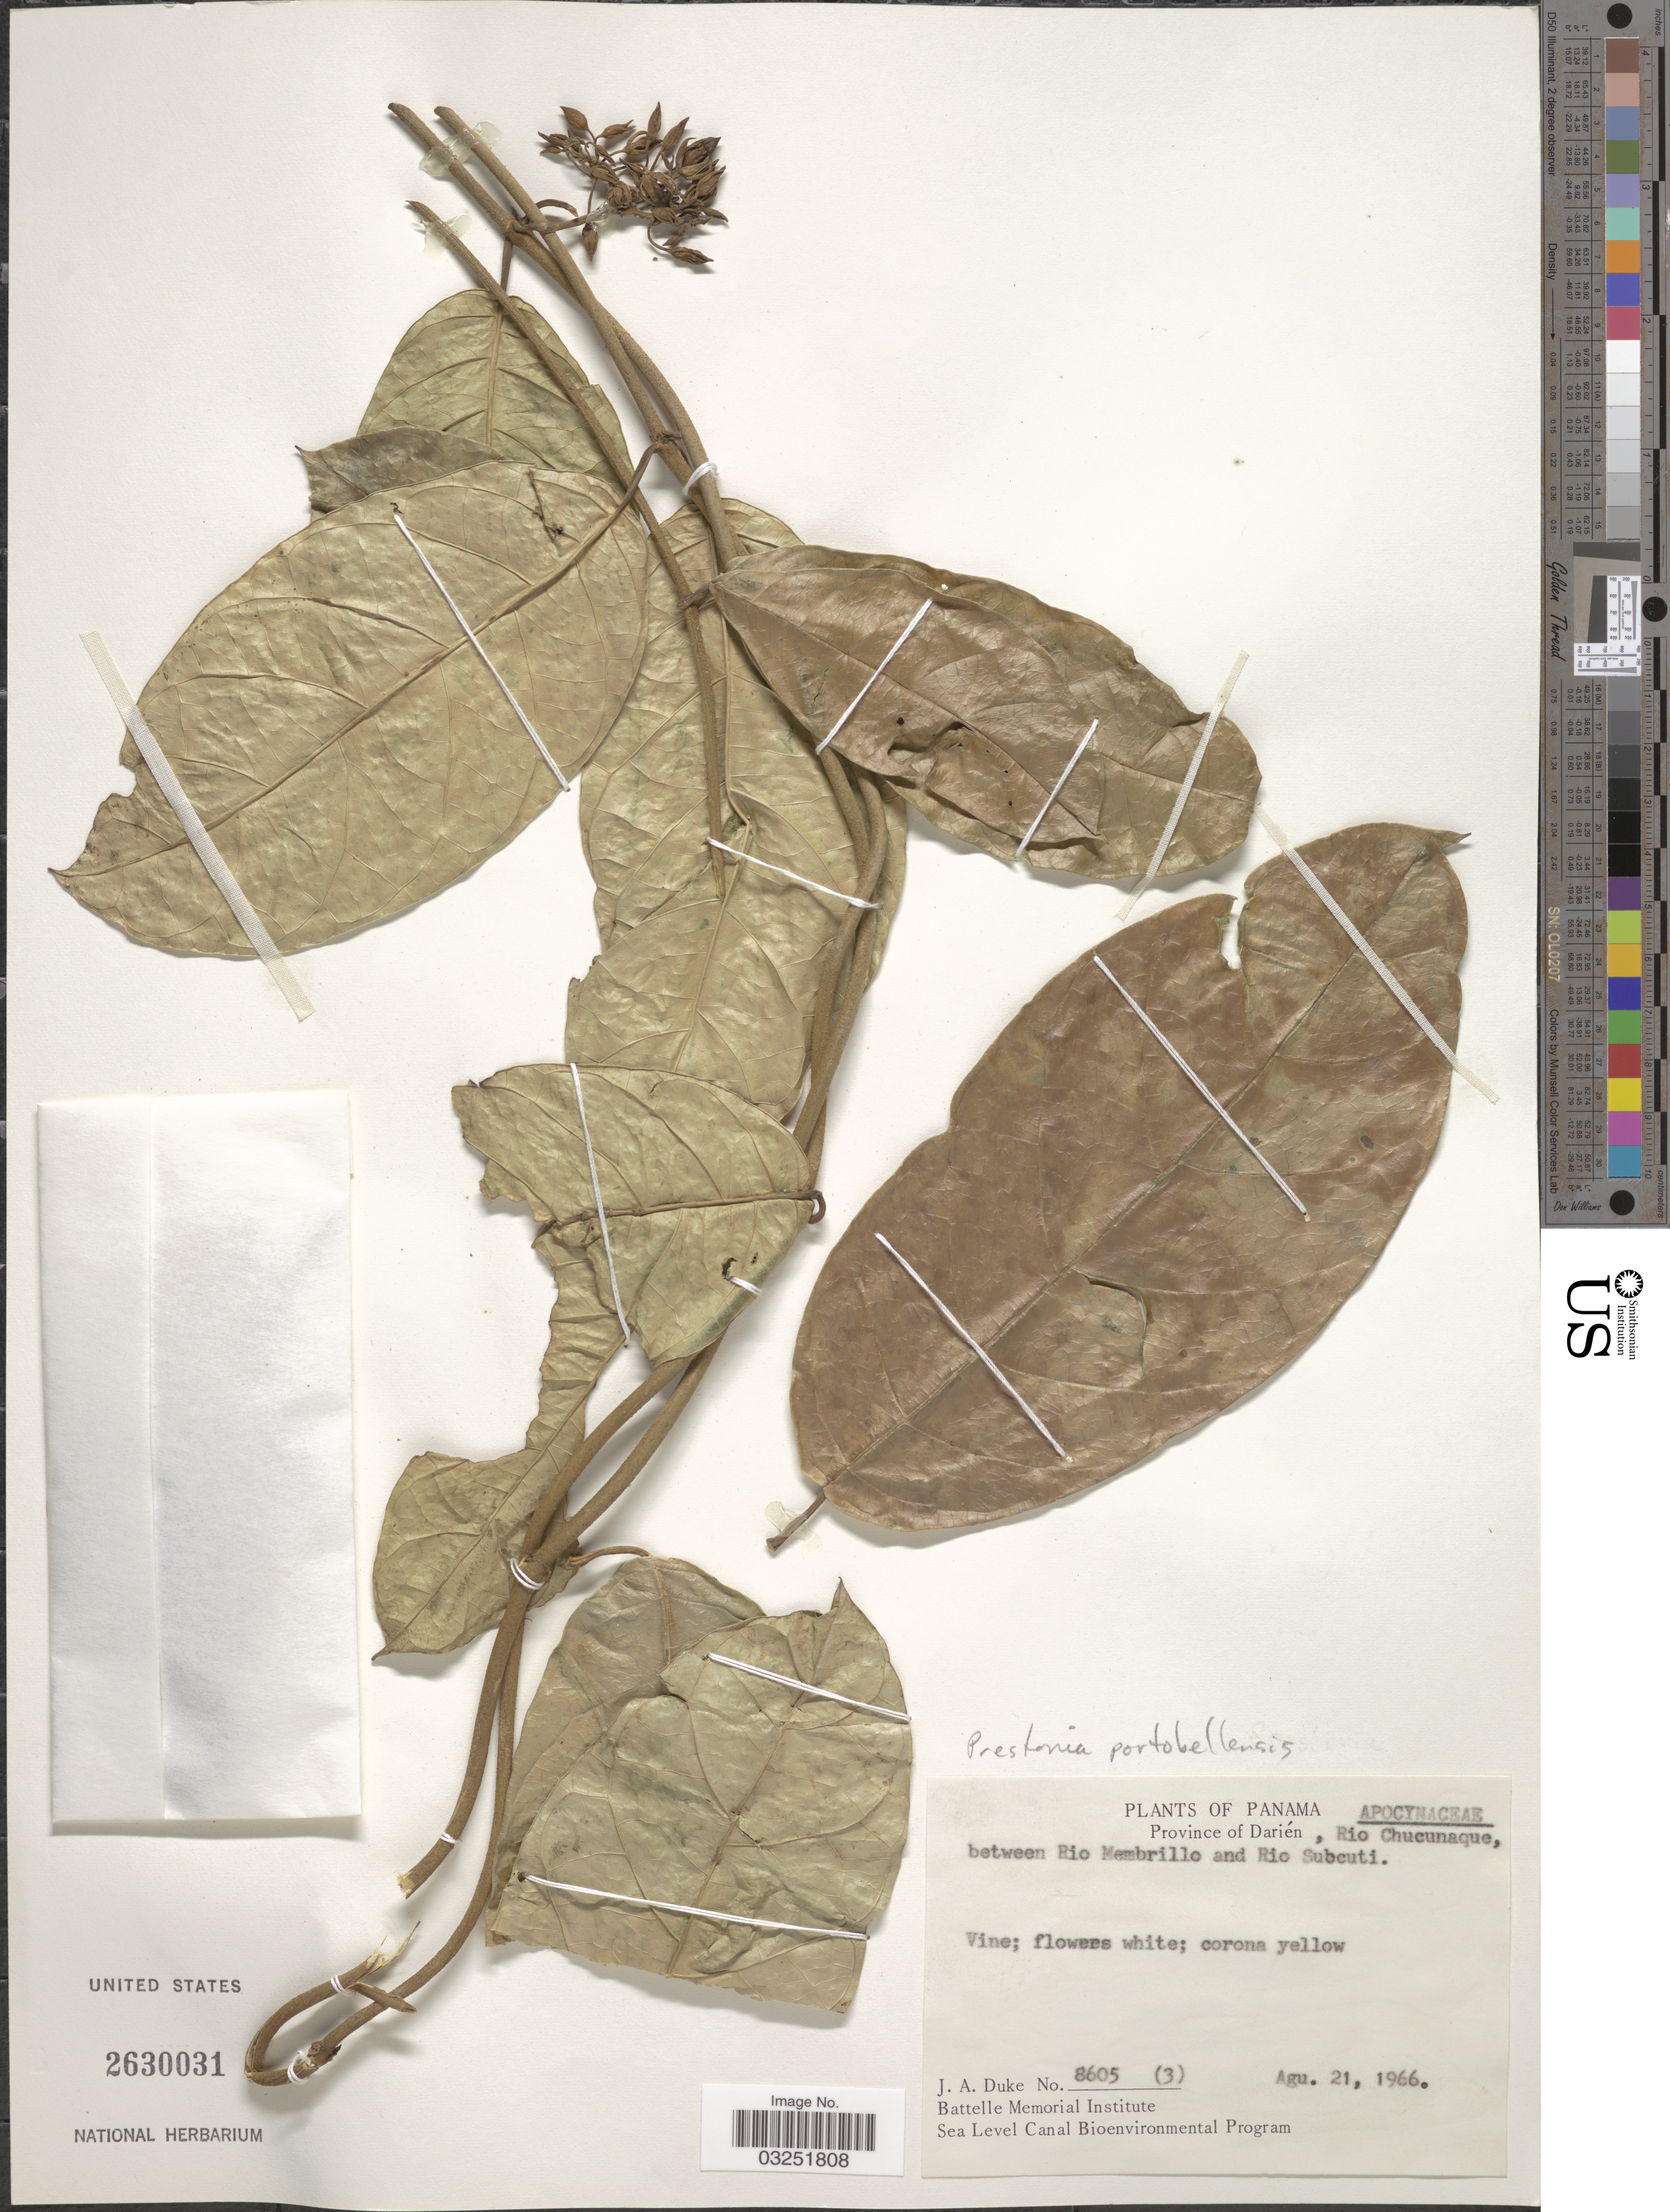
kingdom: Plantae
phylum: Tracheophyta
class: Magnoliopsida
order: Gentianales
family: Apocynaceae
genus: Prestonia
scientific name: Prestonia portobellensis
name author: (Beurl.) Woodson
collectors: J. A. Duke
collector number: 5605 (3)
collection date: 1966-08-21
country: Panama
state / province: Darién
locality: Province of Darién, Rio Chucunaque, between Rio Membrillo and Rio Subcuti.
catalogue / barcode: US 2630031